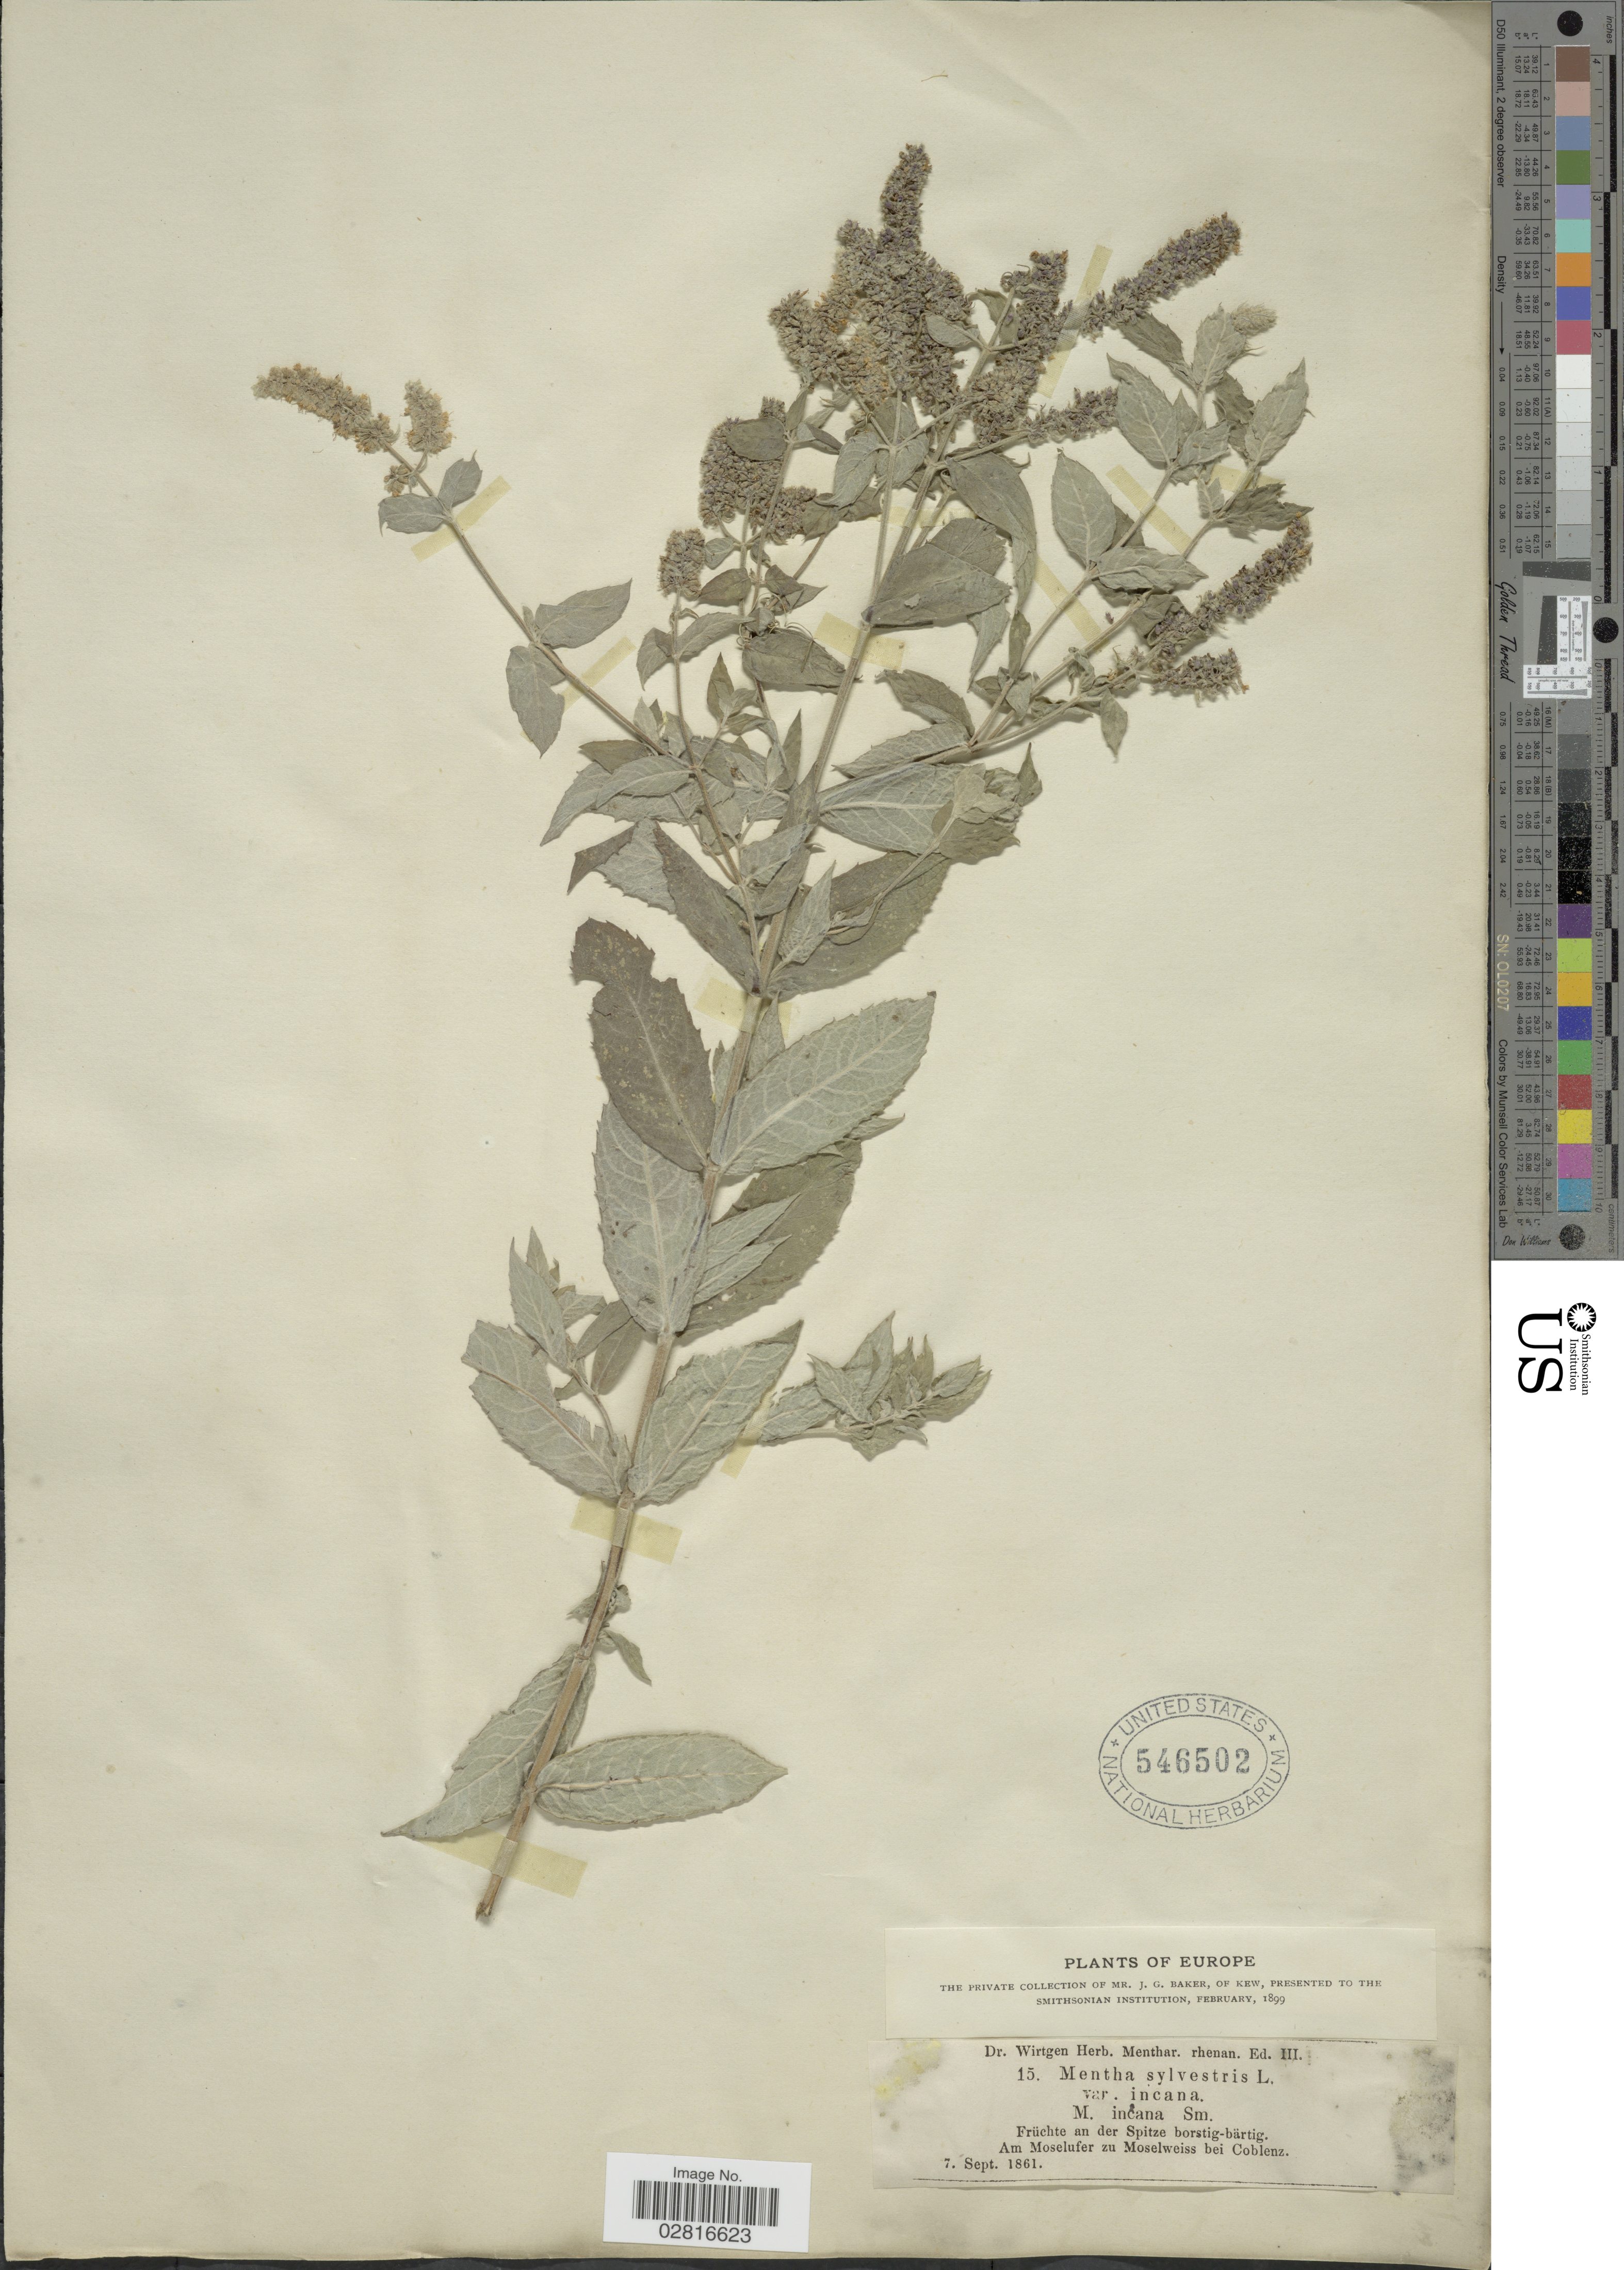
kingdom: Plantae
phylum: Tracheophyta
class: Magnoliopsida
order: Lamiales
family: Lamiaceae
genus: Mentha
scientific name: Mentha sylvestris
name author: L.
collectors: J. G. Baker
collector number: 15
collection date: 1861-09-07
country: Germany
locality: Europe. Früchte an der Spitze borstig-bärtig. Am Moselufer zu Moselweiss bei Coblenz.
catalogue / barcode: US 546502